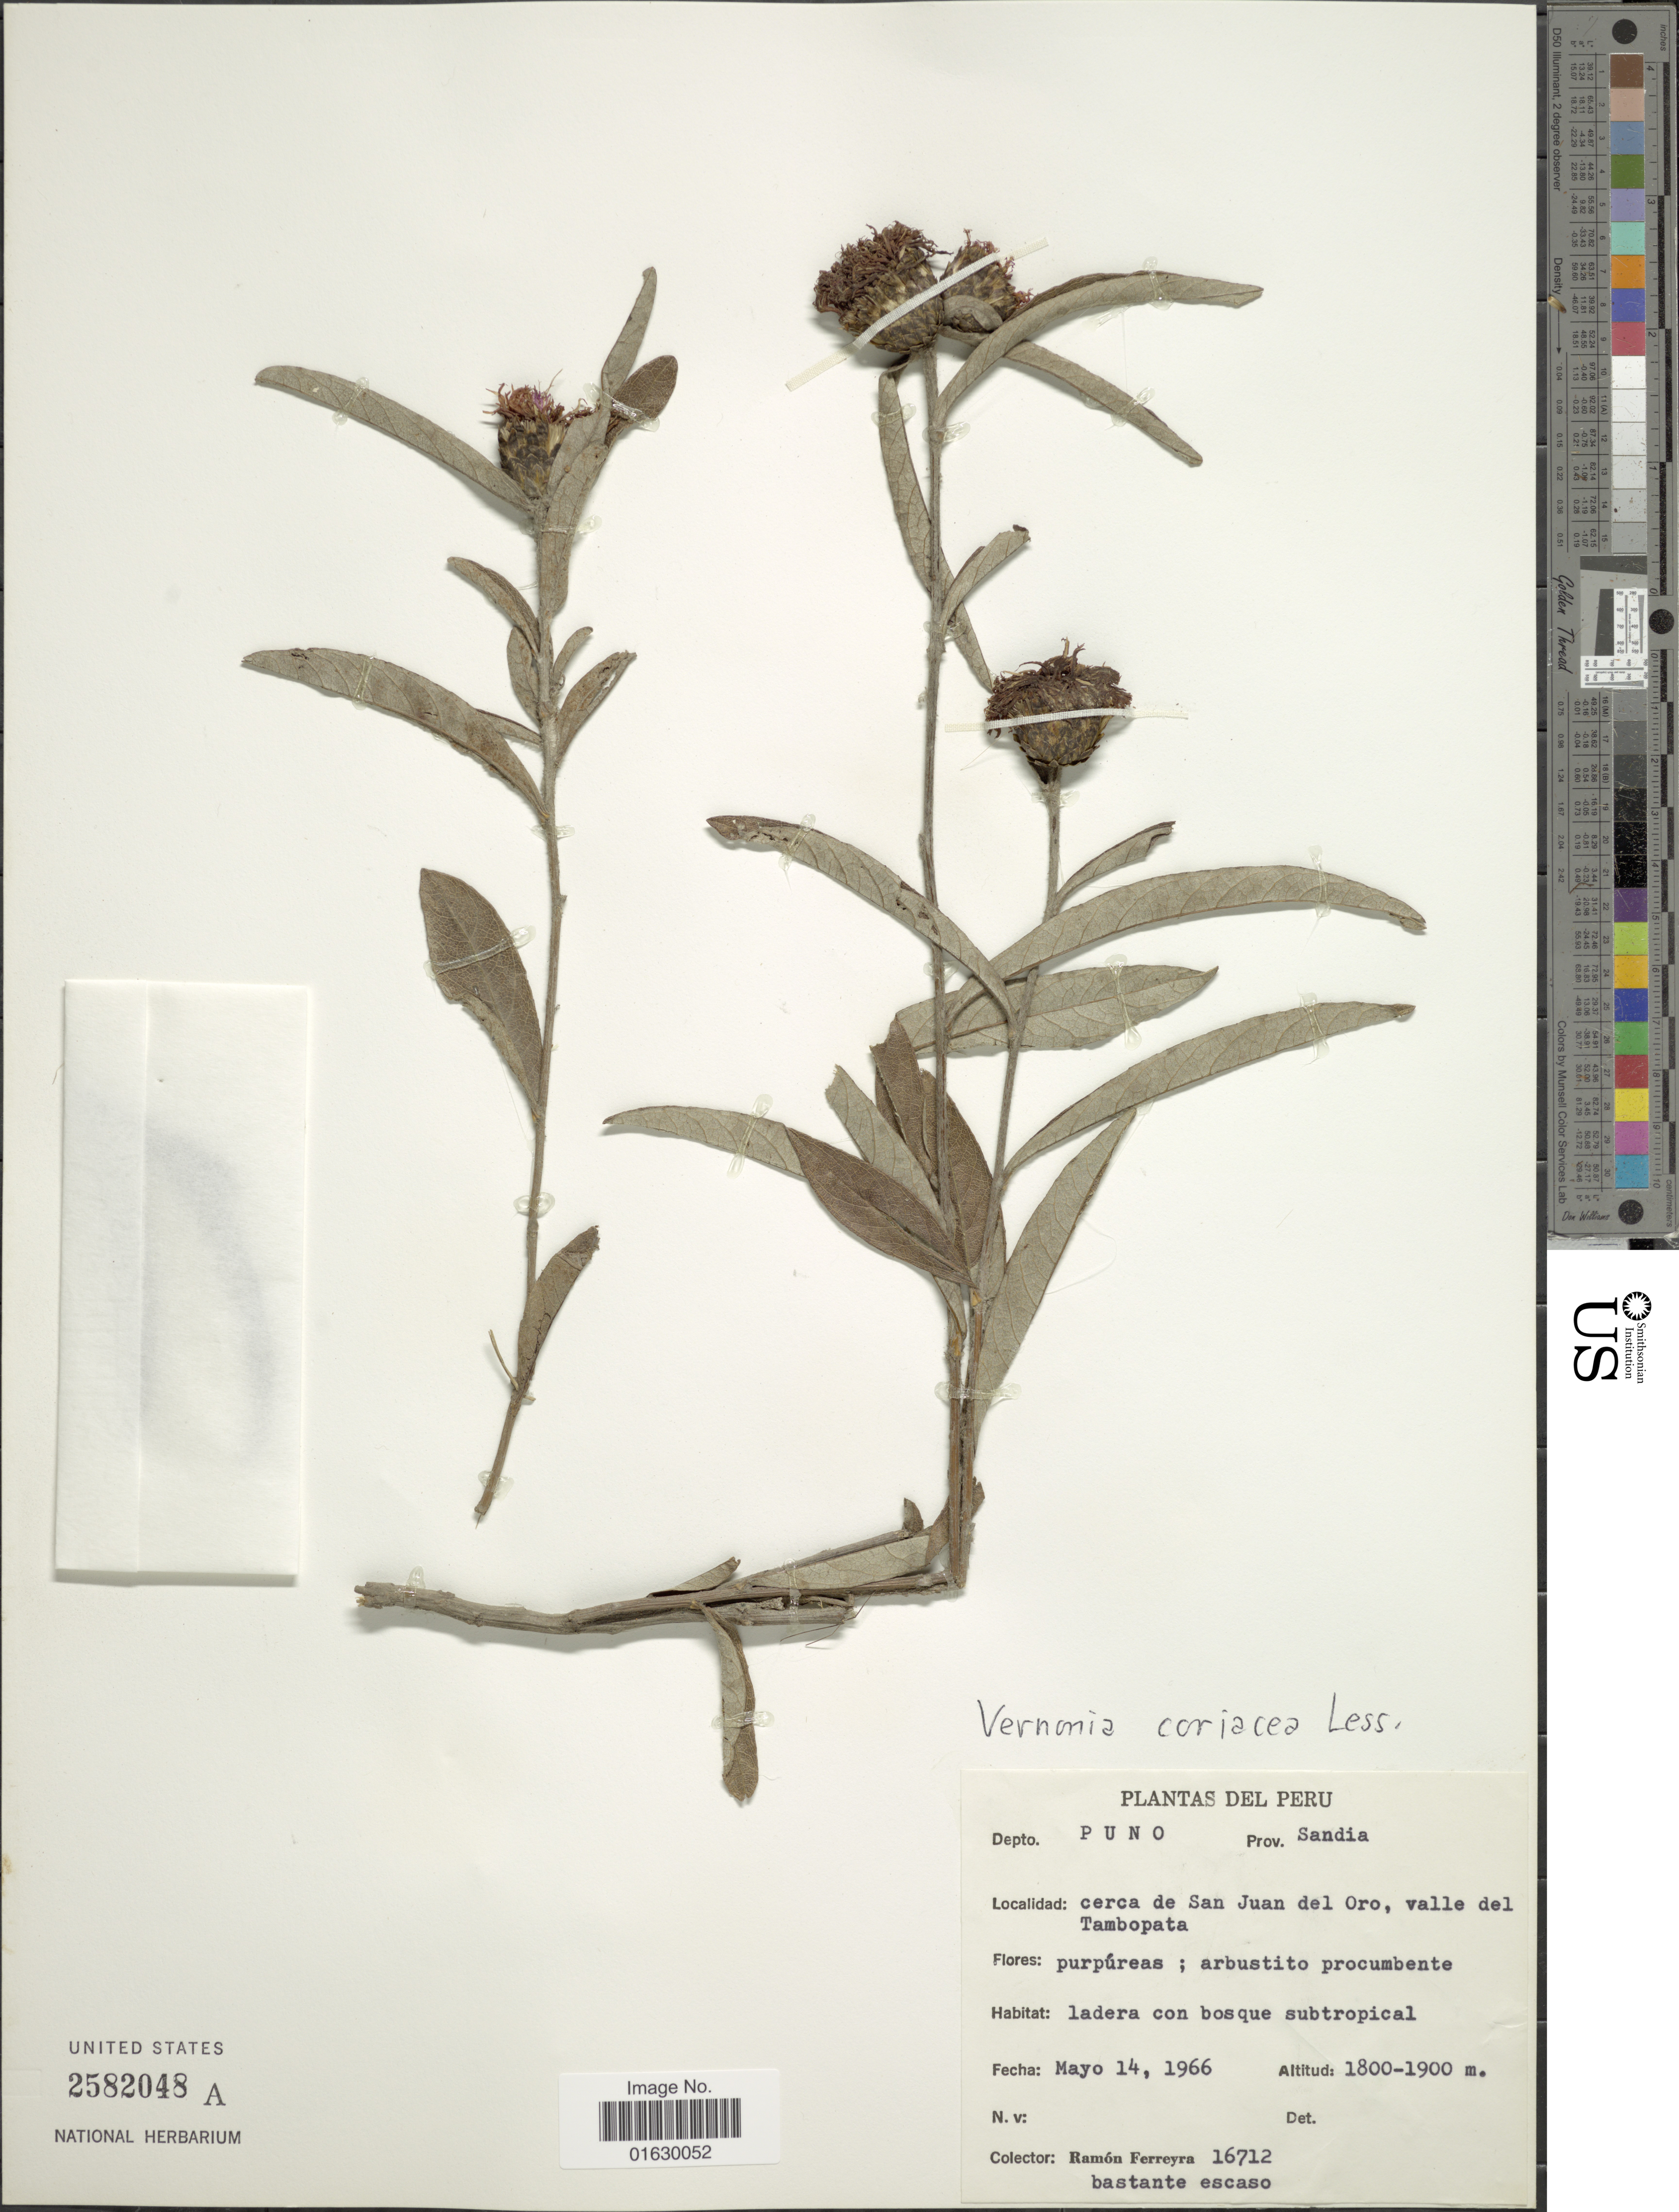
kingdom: Plantae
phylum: Tracheophyta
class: Magnoliopsida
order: Asterales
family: Asteraceae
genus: Lessingianthus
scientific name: Lessingianthus coriaceus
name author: (Less.) H. Rob.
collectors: R. A. Ferreyra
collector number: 16712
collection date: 1966-05-14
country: Peru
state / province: Puno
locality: Depto. Puno, Prov. Sandia, cerca de San Juan del Oro, valle del Tambopata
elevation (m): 1800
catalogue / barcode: US 2582048A